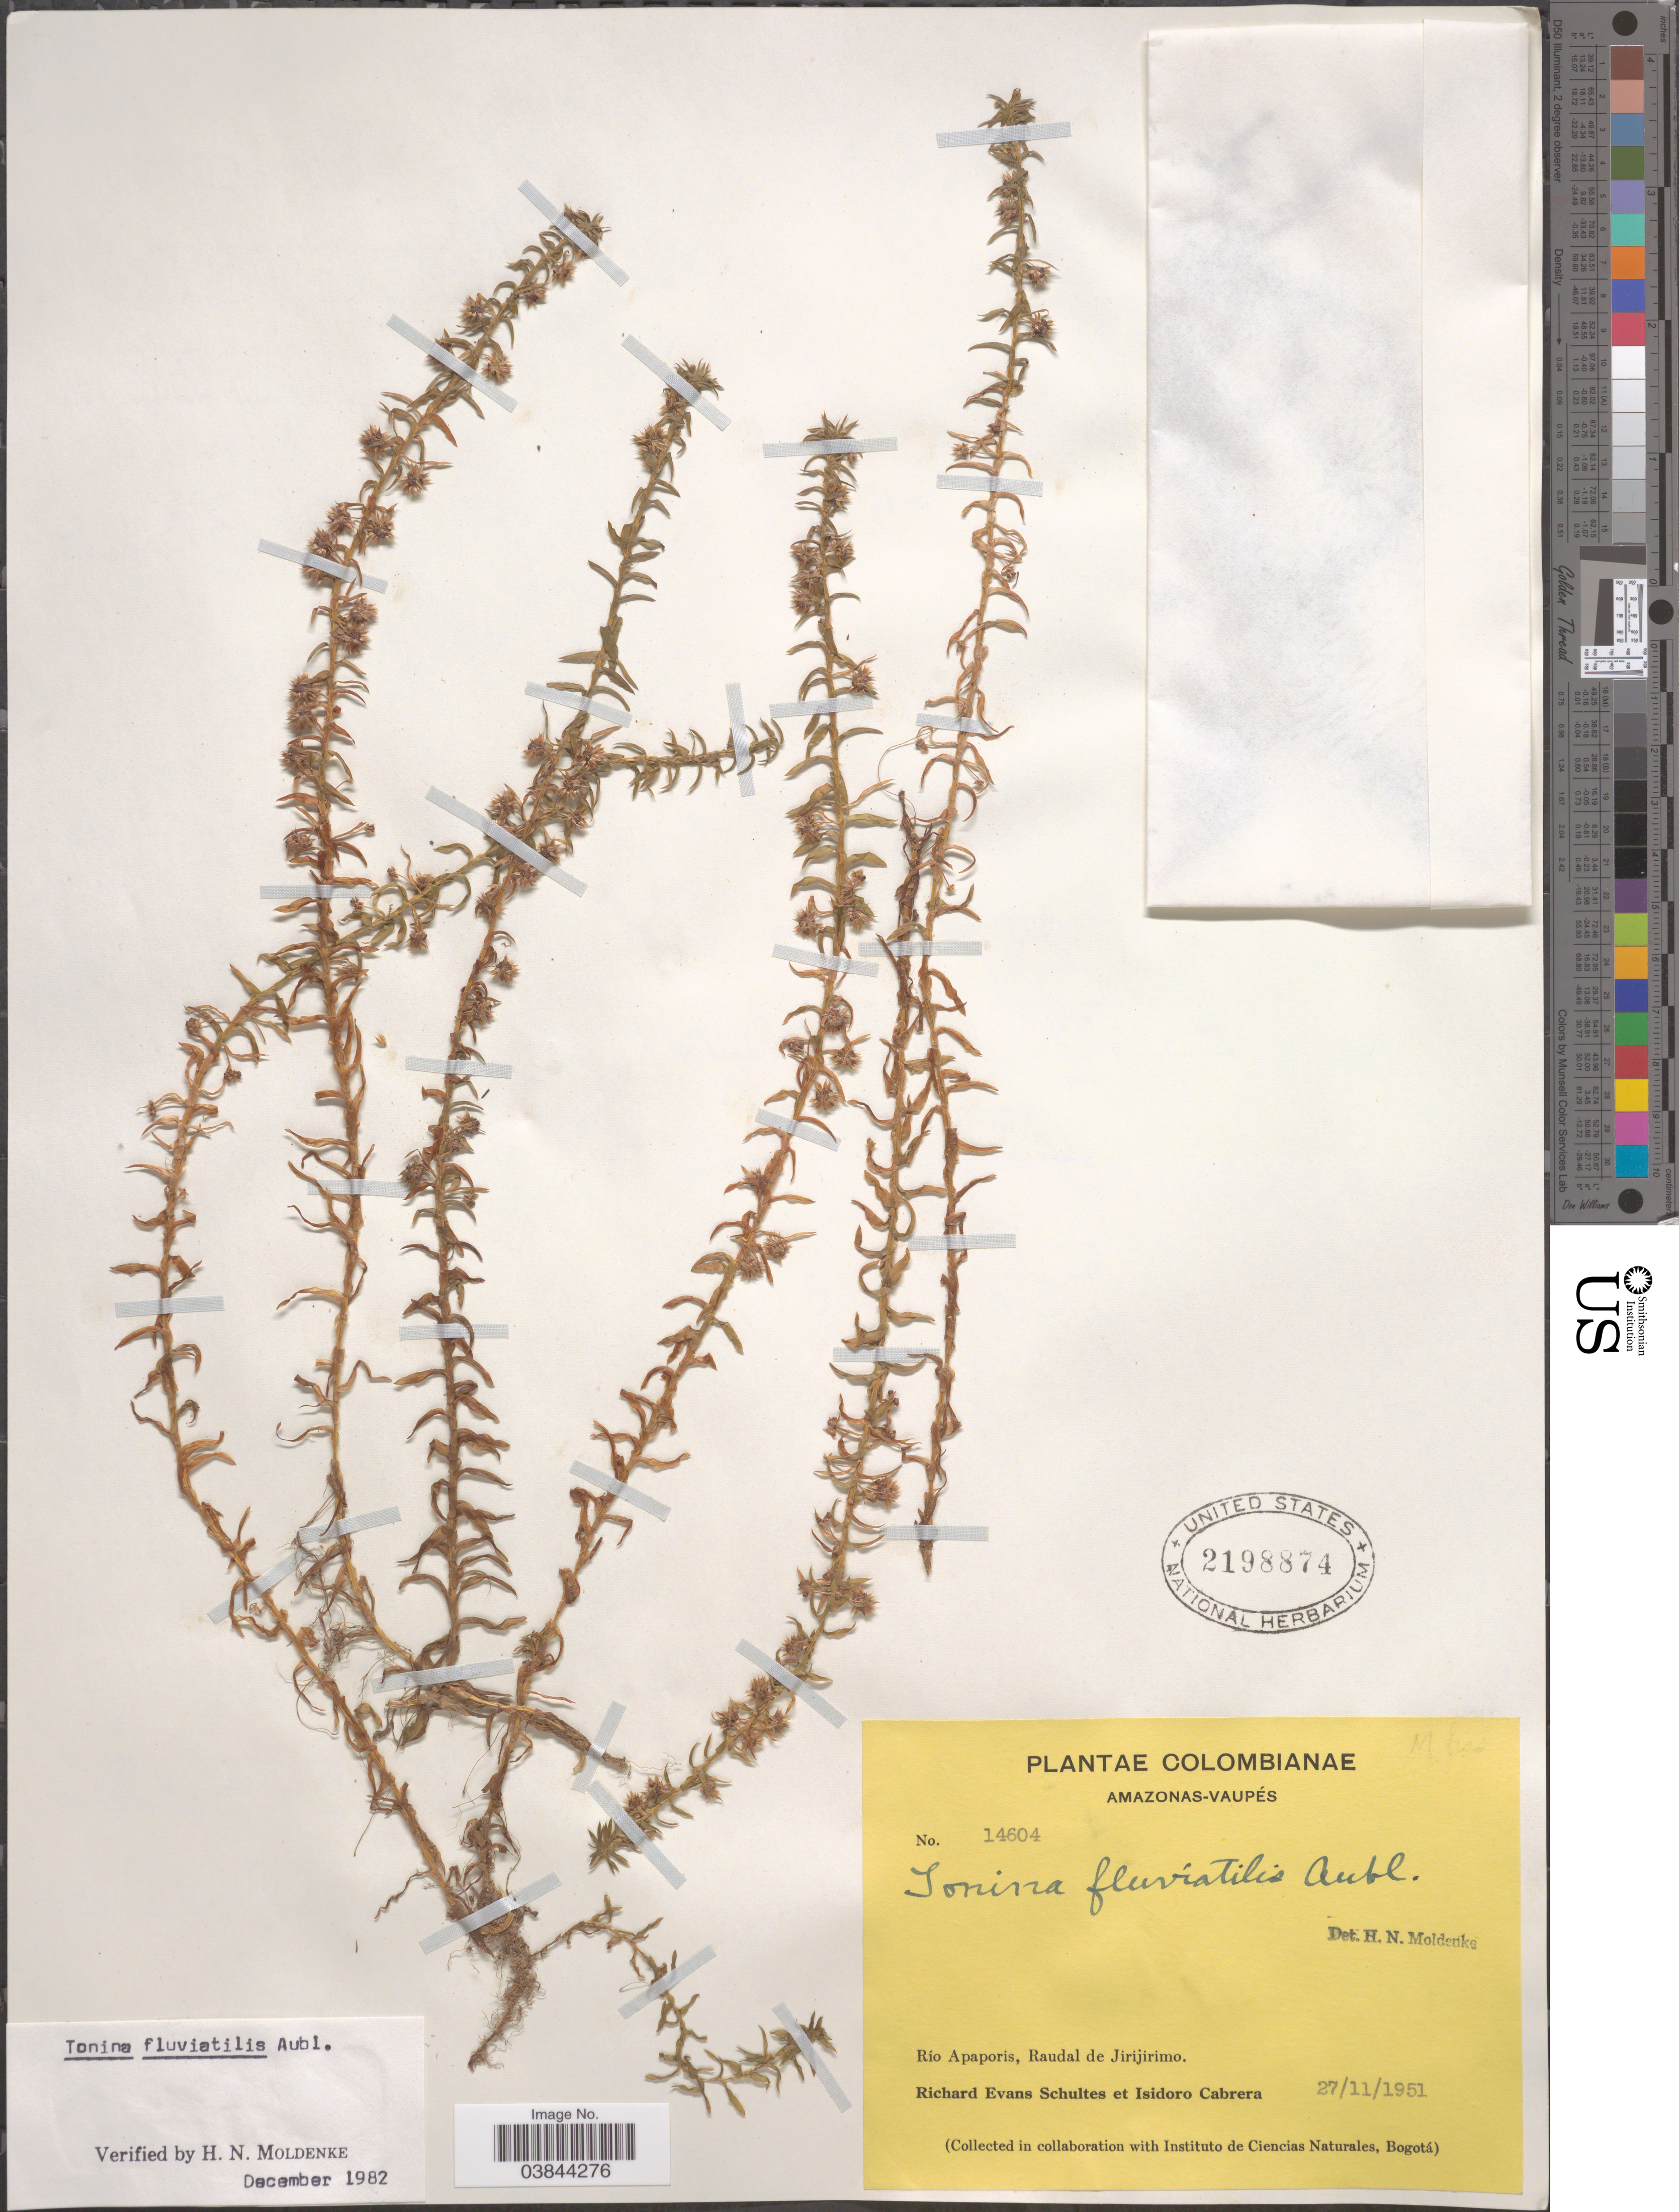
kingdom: Plantae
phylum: Tracheophyta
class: Liliopsida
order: Poales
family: Eriocaulaceae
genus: Tonina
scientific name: Tonina fluviatilis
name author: Aubl.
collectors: R. E. Schultes & I. Cabrera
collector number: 14604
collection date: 1951-11-27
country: Colombia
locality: Amazonas - Vaupés. Río Apaporis, Raudal de Jirijirimo.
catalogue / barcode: US 2198874